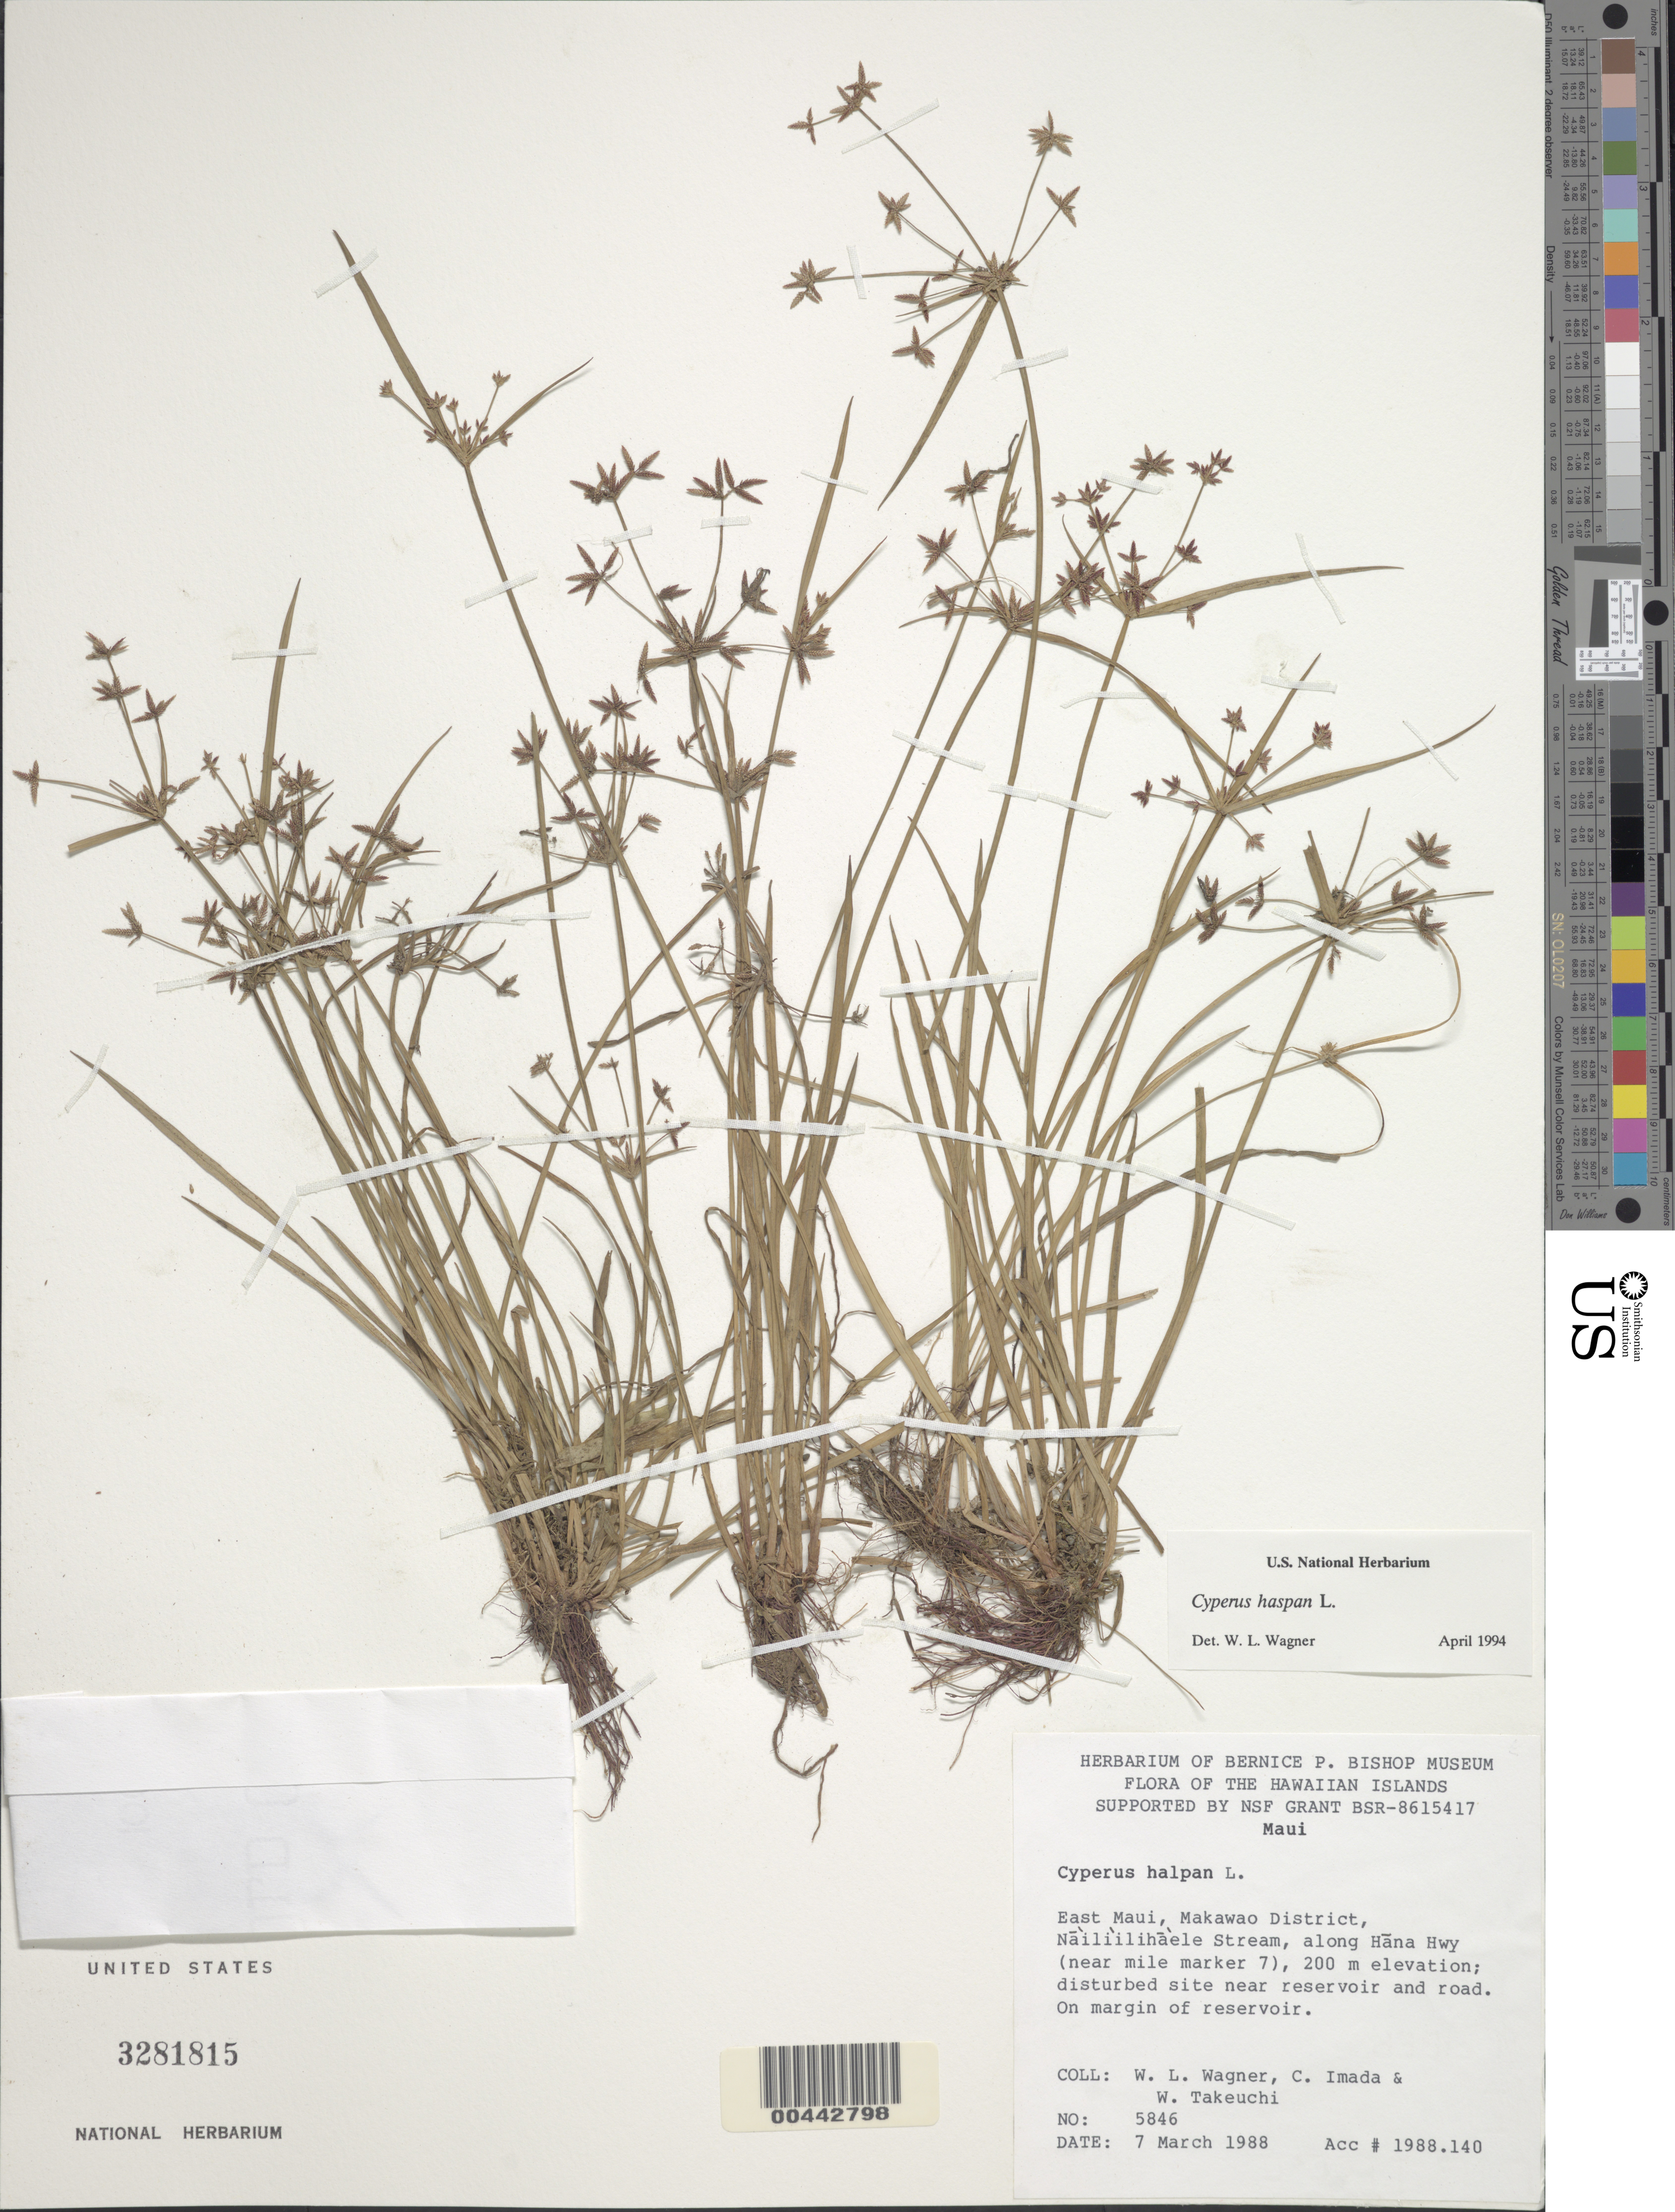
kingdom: Plantae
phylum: Tracheophyta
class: Liliopsida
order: Poales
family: Cyperaceae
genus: Cyperus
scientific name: Cyperus haspan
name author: L.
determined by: Wagner, W. L., (BOT), Smithsonian Institution - National Museum of Natural History (UNITED STATES)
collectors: W. L. Wagner, C. Imada & W. N. Takeuchi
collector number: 5846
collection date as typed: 7 Mar 1988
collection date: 1988-03-07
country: United States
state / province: Hawaii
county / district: Maui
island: Maui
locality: E Maui, Makawao Dist., Na'ili'iliha'ele Stream, along Hana Hwy (near mi marker 7) near reservoir & road, on margin of reservoir.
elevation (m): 200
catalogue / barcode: US 3281815